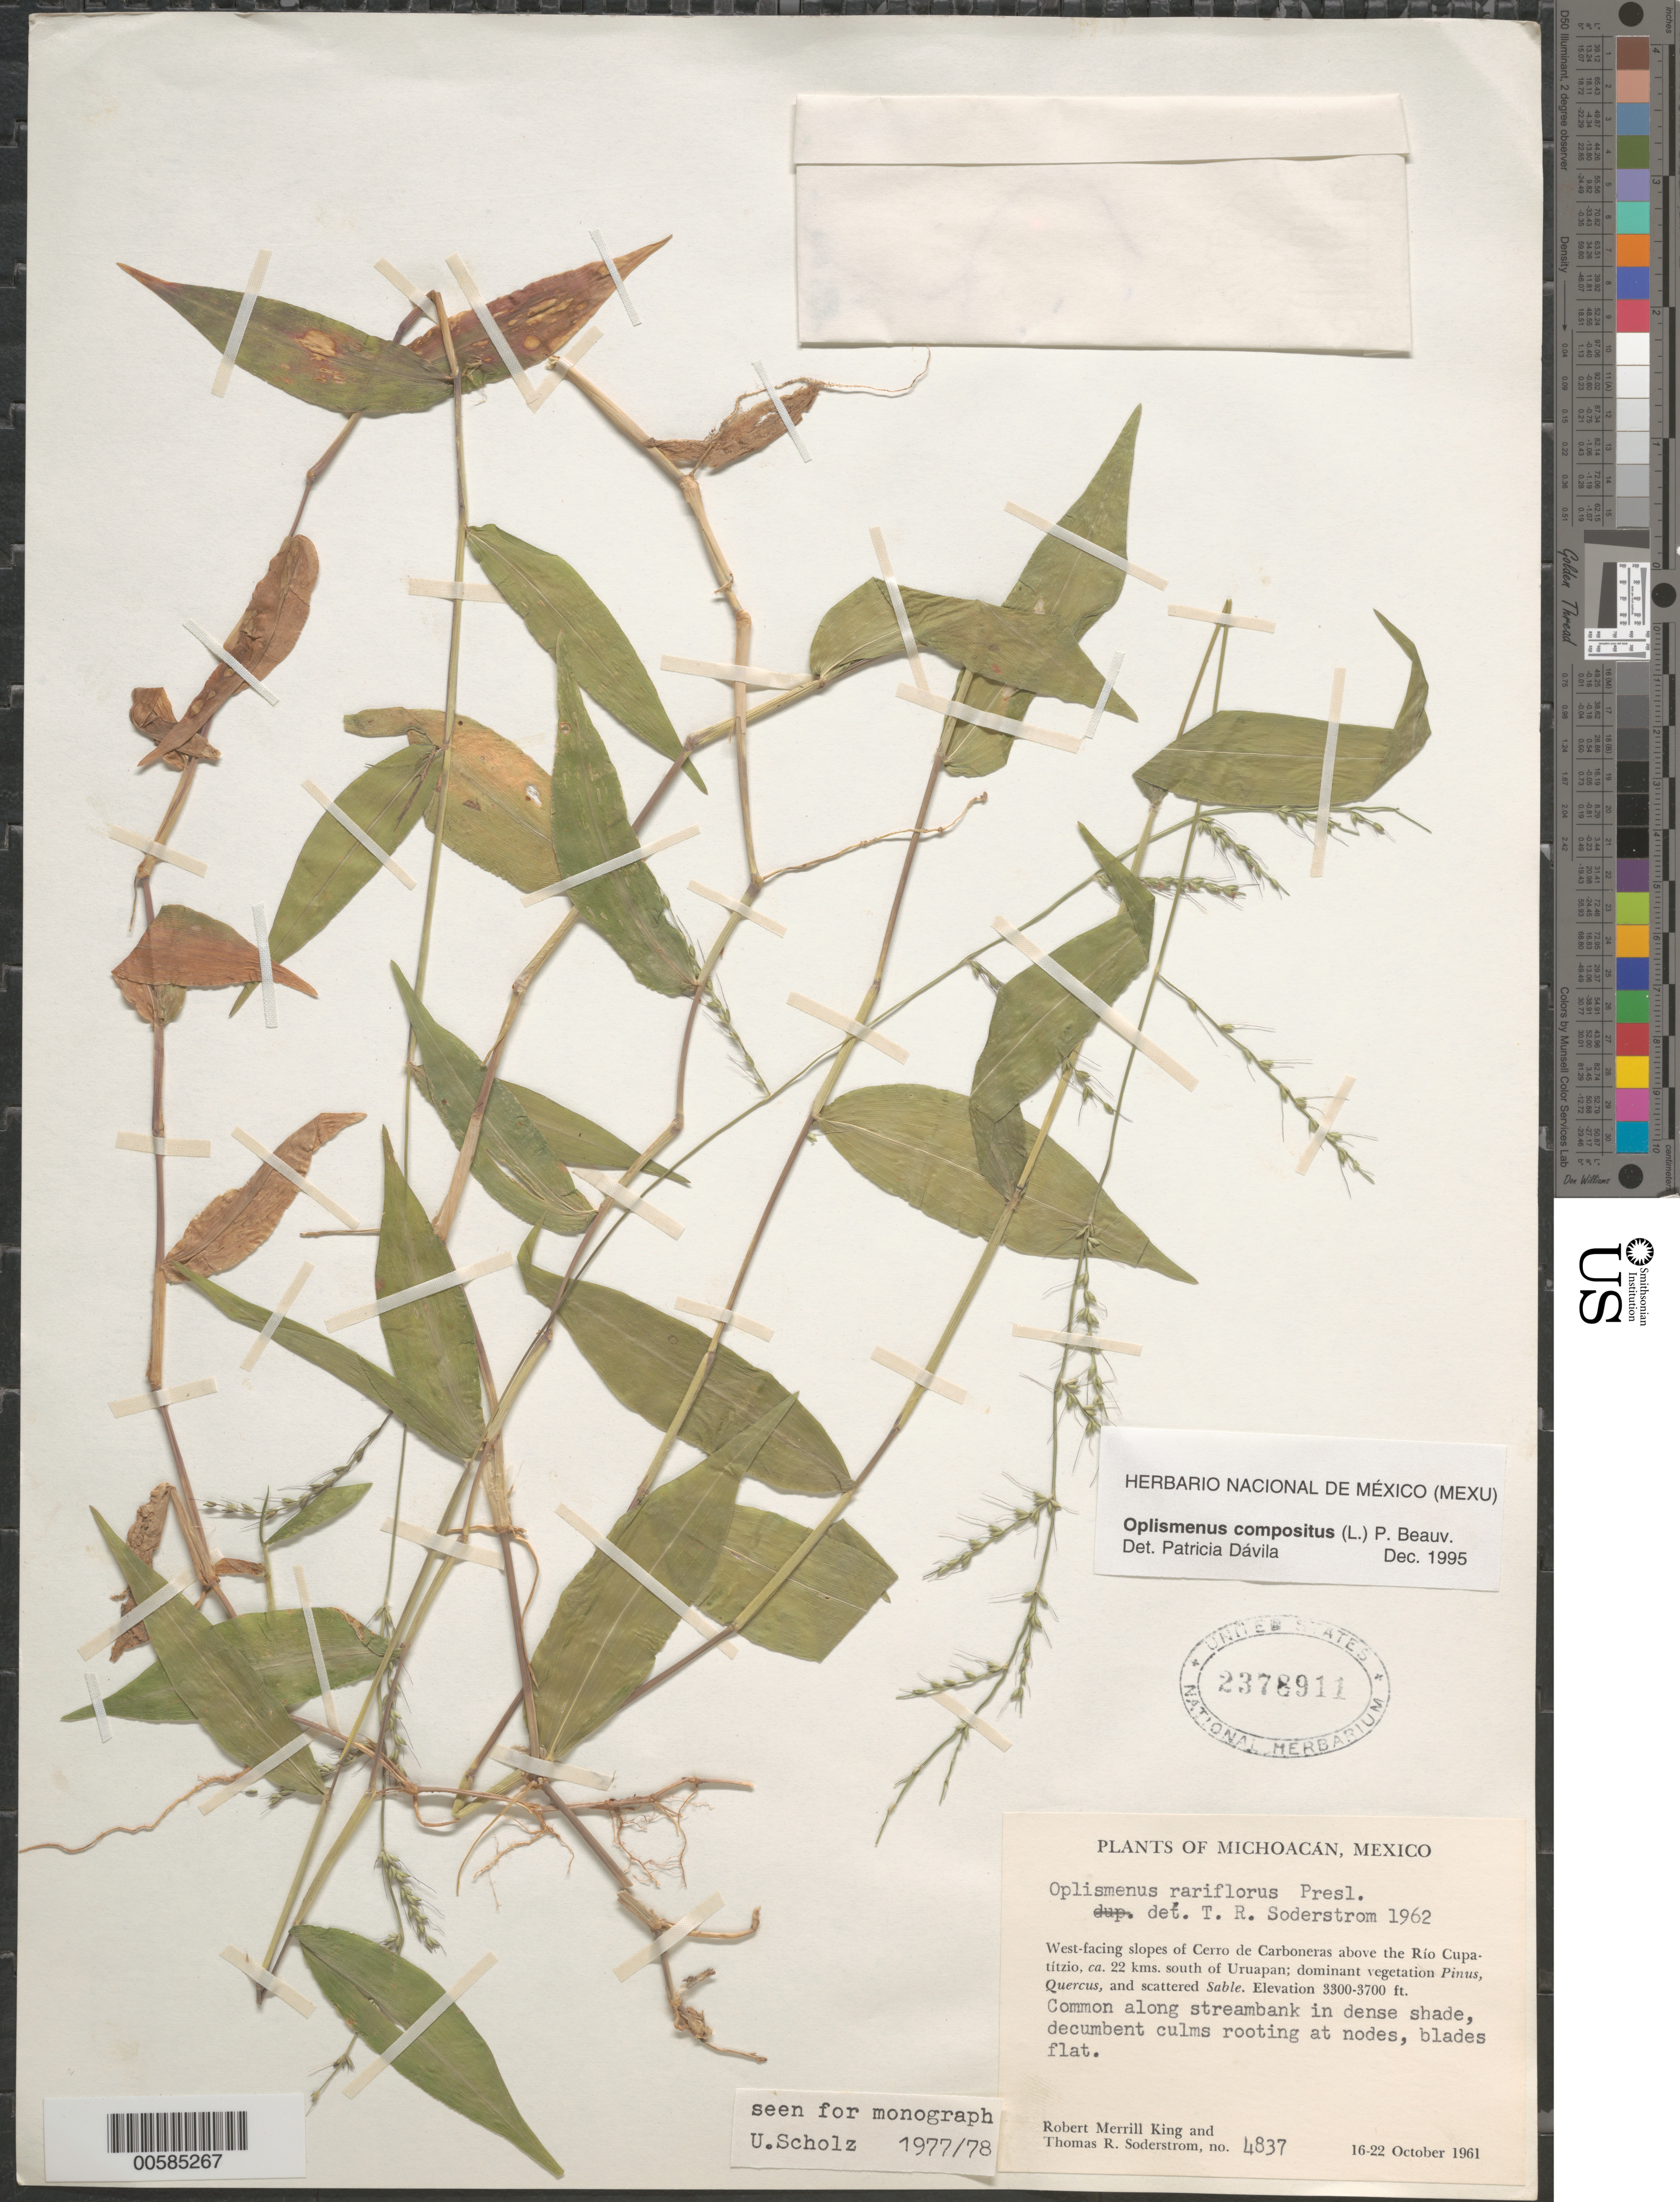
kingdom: Plantae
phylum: Tracheophyta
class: Liliopsida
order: Poales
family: Poaceae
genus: Oplismenus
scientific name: Oplismenus compositus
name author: (L.) P. Beauv.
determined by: Dávila, P. D.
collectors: R. M. King & T. R. Soderstrom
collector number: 4837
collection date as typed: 16 Oct 1961 to 22 Oct 1961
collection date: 1961-10-16/1961-10-22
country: Mexico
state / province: Michoacán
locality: W-facing slopes of Cerro de Carboneras above the Rio Cupatitzio, ca 22 km S of Uruapan.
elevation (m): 1006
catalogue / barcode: US 2378911